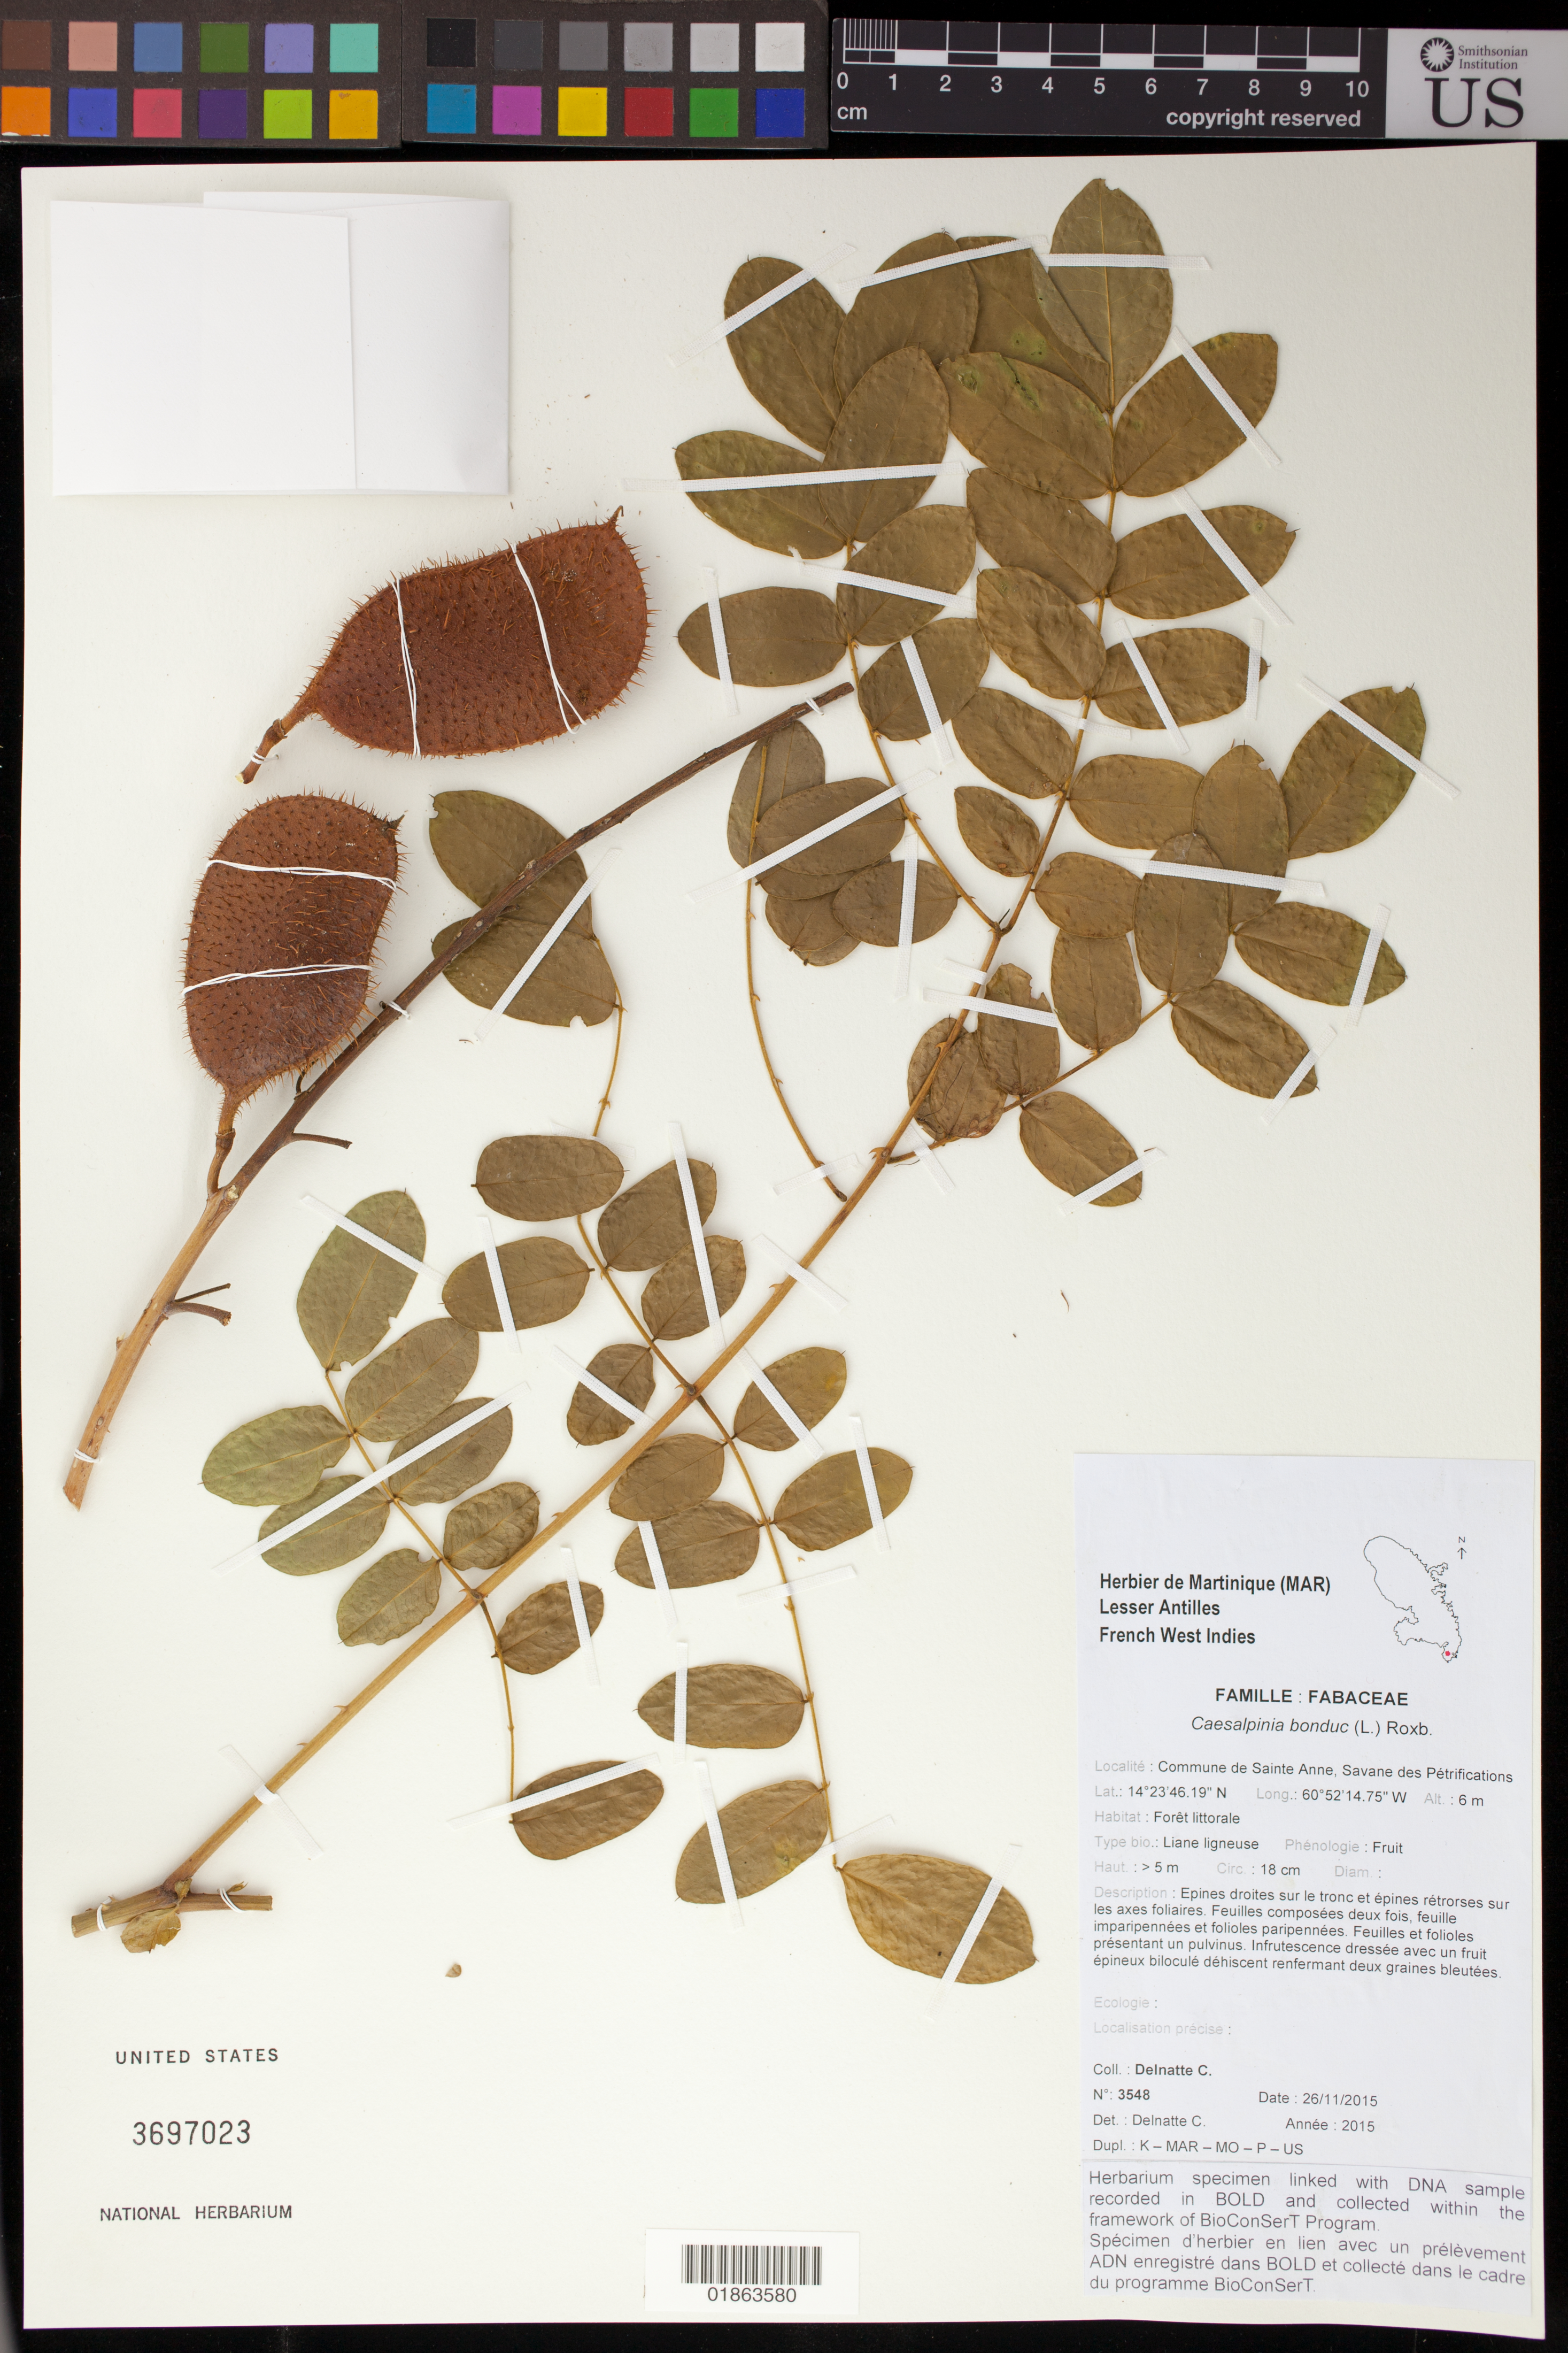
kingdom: Plantae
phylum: Tracheophyta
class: Magnoliopsida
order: Fabales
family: Fabaceae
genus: Guilandina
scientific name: Guilandina bonduc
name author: L.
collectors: C. Delnatte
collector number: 3548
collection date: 2015-11-26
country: Martinique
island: Martinique I.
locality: Commune de Sainte Anne, Savane des Pétrifications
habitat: Forêt littorale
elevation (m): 6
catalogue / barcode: US 3697023